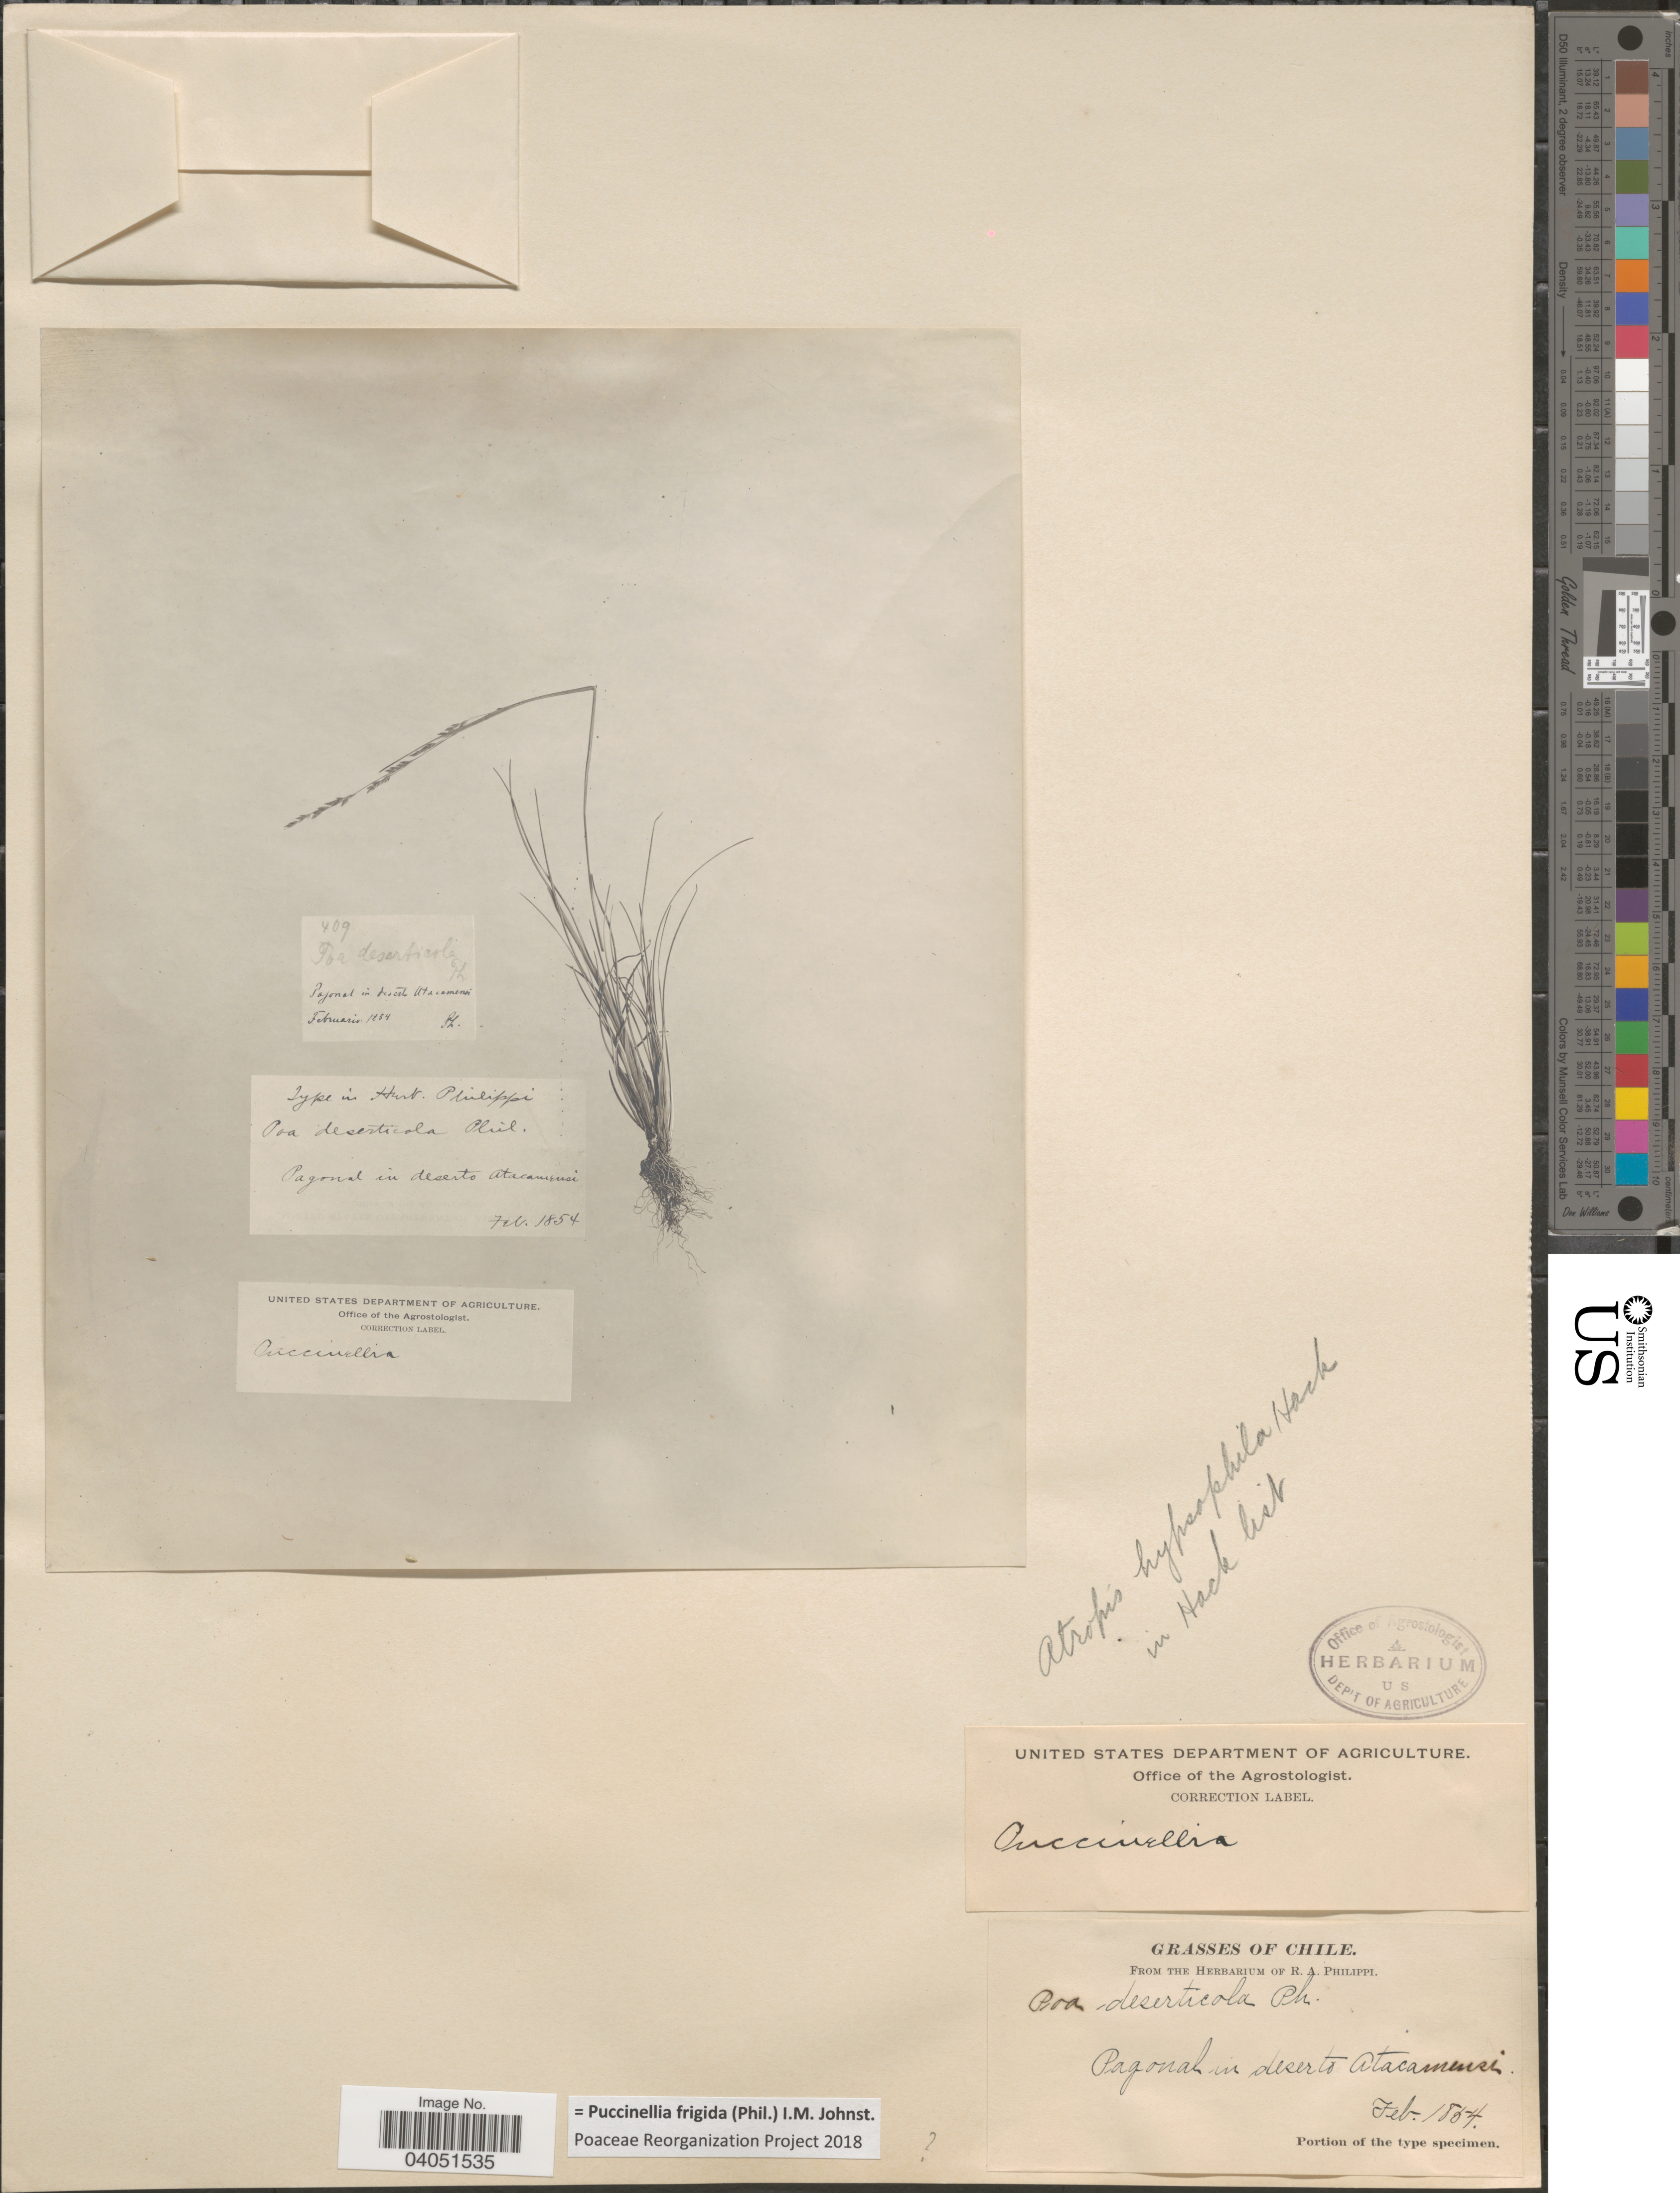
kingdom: Plantae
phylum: Tracheophyta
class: Liliopsida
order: Poales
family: Poaceae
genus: Puccinellia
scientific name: Puccinellia frigida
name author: (Phil.) I.M. Johnst.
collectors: ex. herb. R.A. Philippi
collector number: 409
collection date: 1854-02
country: Chile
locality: Pagonal in deserto Atacamunzi.